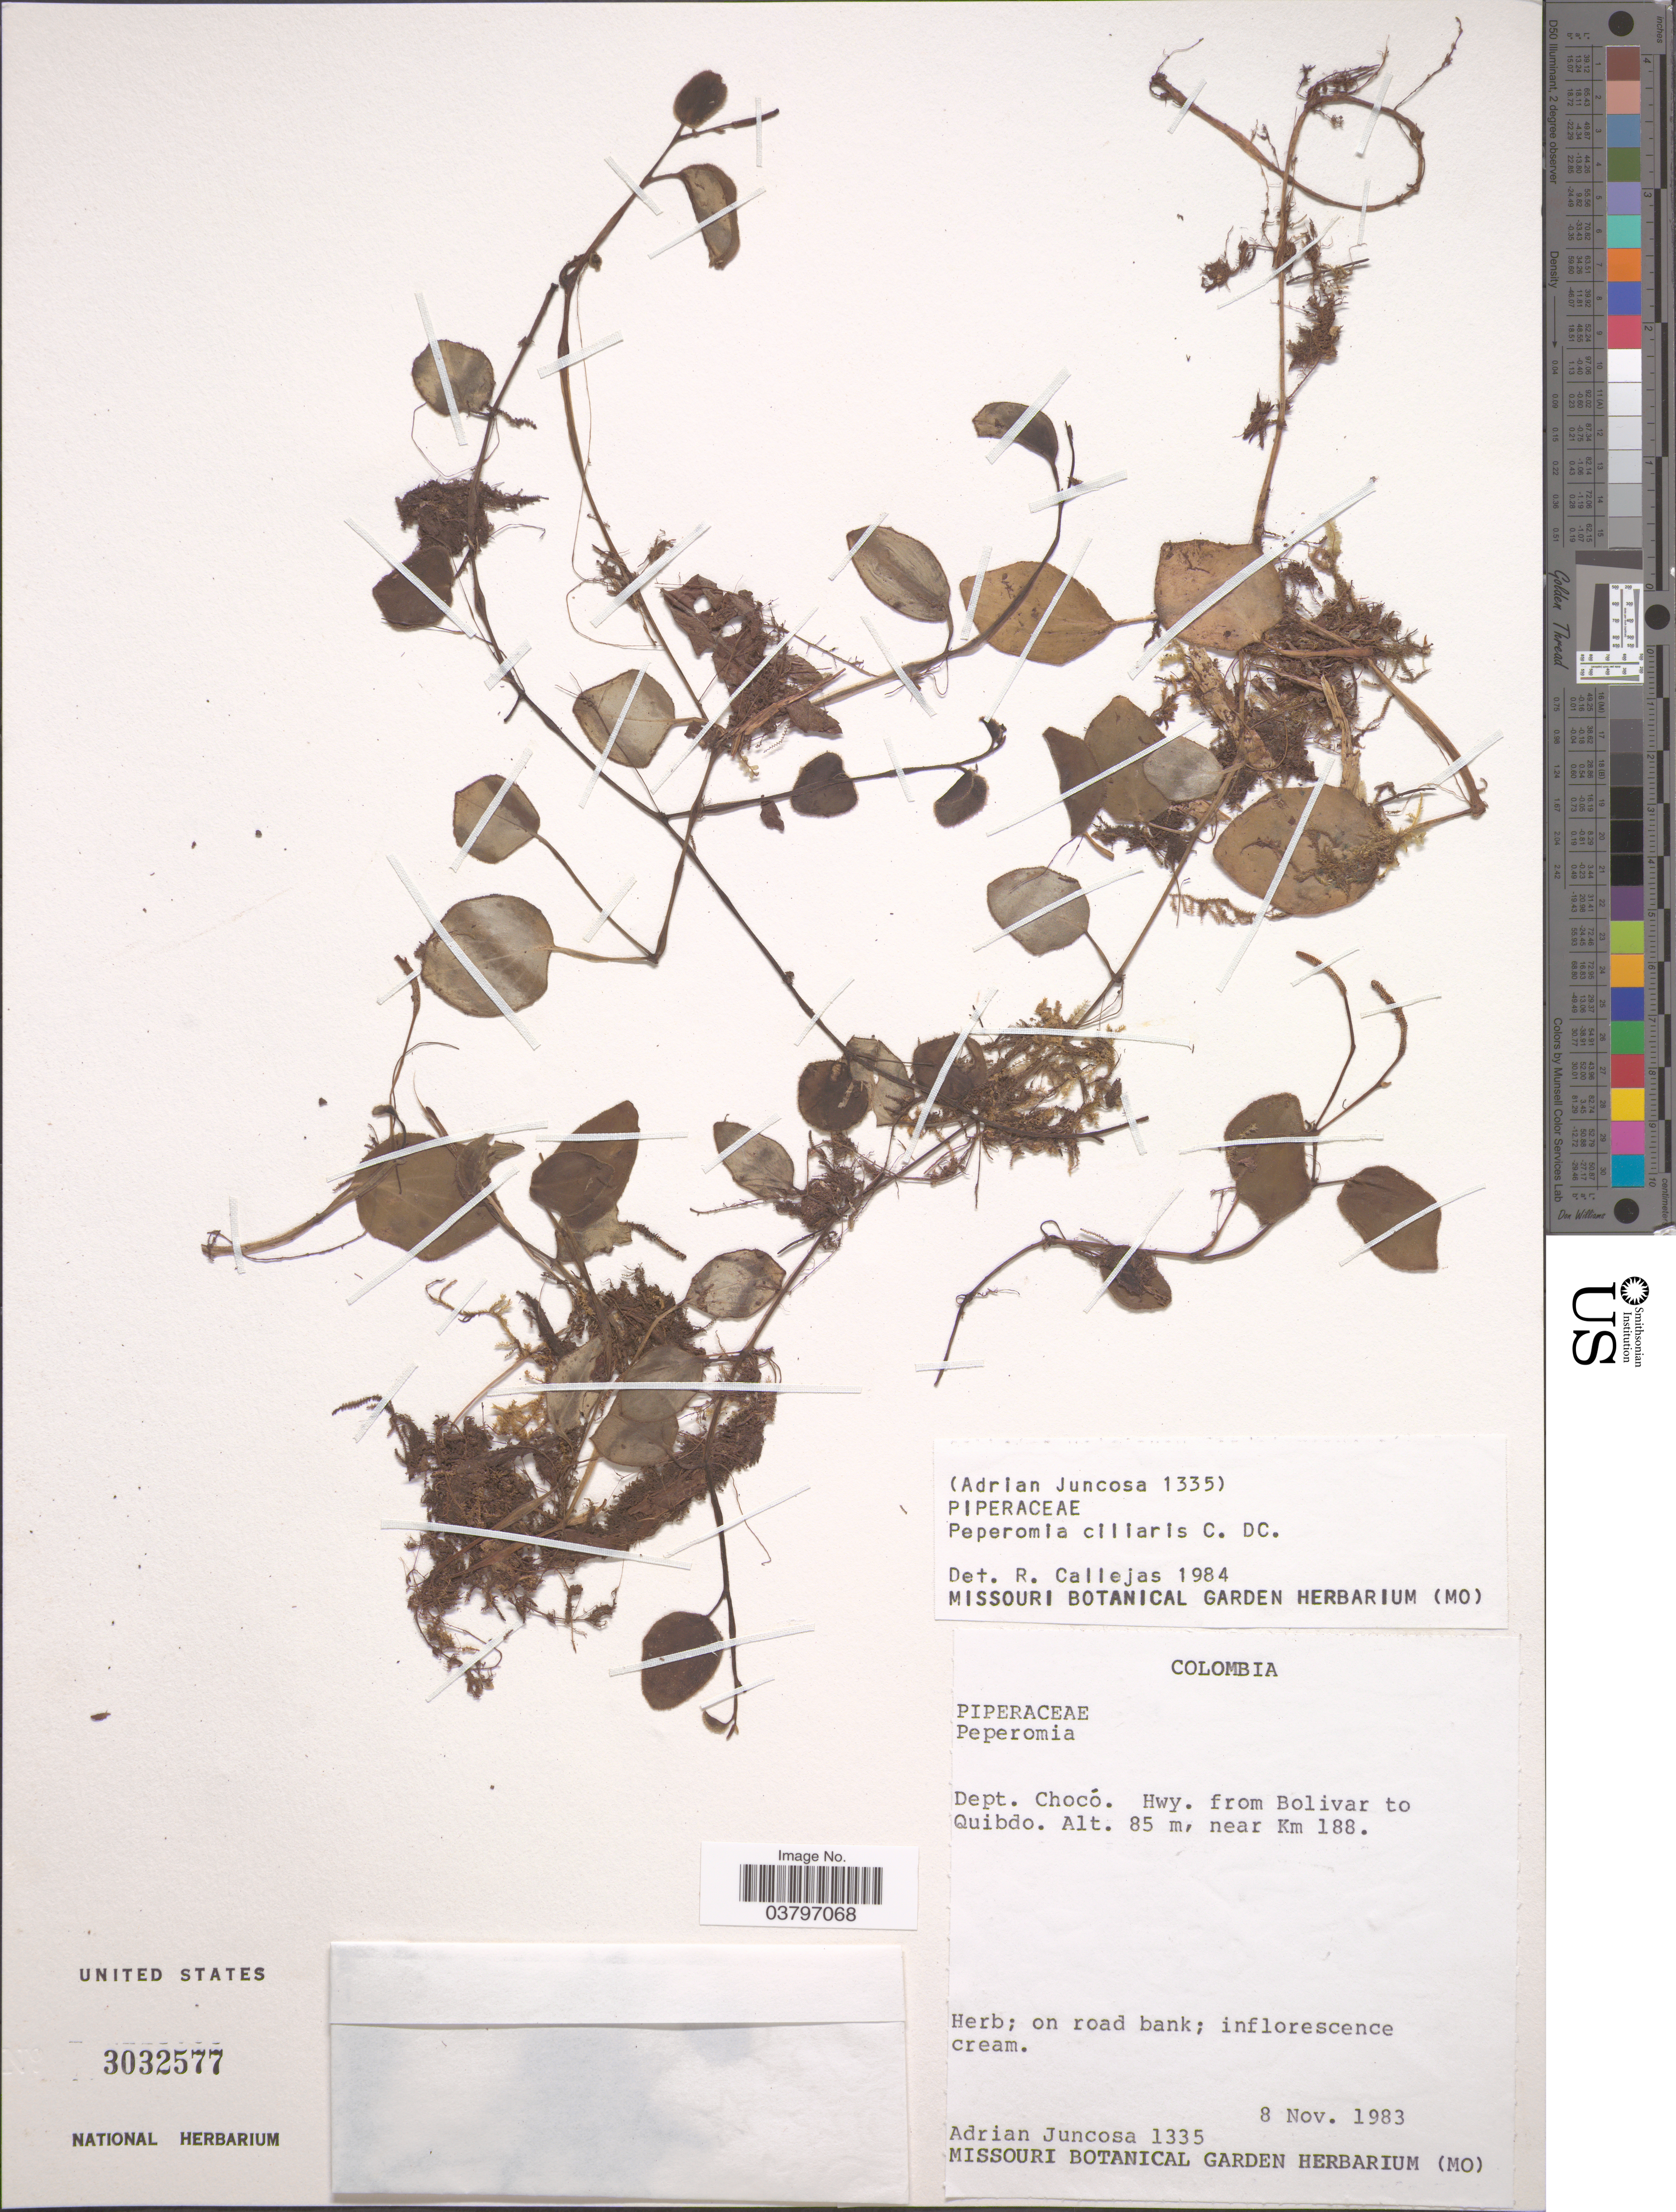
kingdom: Plantae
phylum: Tracheophyta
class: Magnoliopsida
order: Piperales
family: Piperaceae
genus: Peperomia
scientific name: Peperomia ciliaris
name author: C. DC.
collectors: A. Juncosa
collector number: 1335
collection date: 1983-11-08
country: Colombia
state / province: Chocó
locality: Dept. Chocó. Hwy. from Bolivar to Quibdo. Near Km 188.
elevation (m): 85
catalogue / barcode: US 3032577